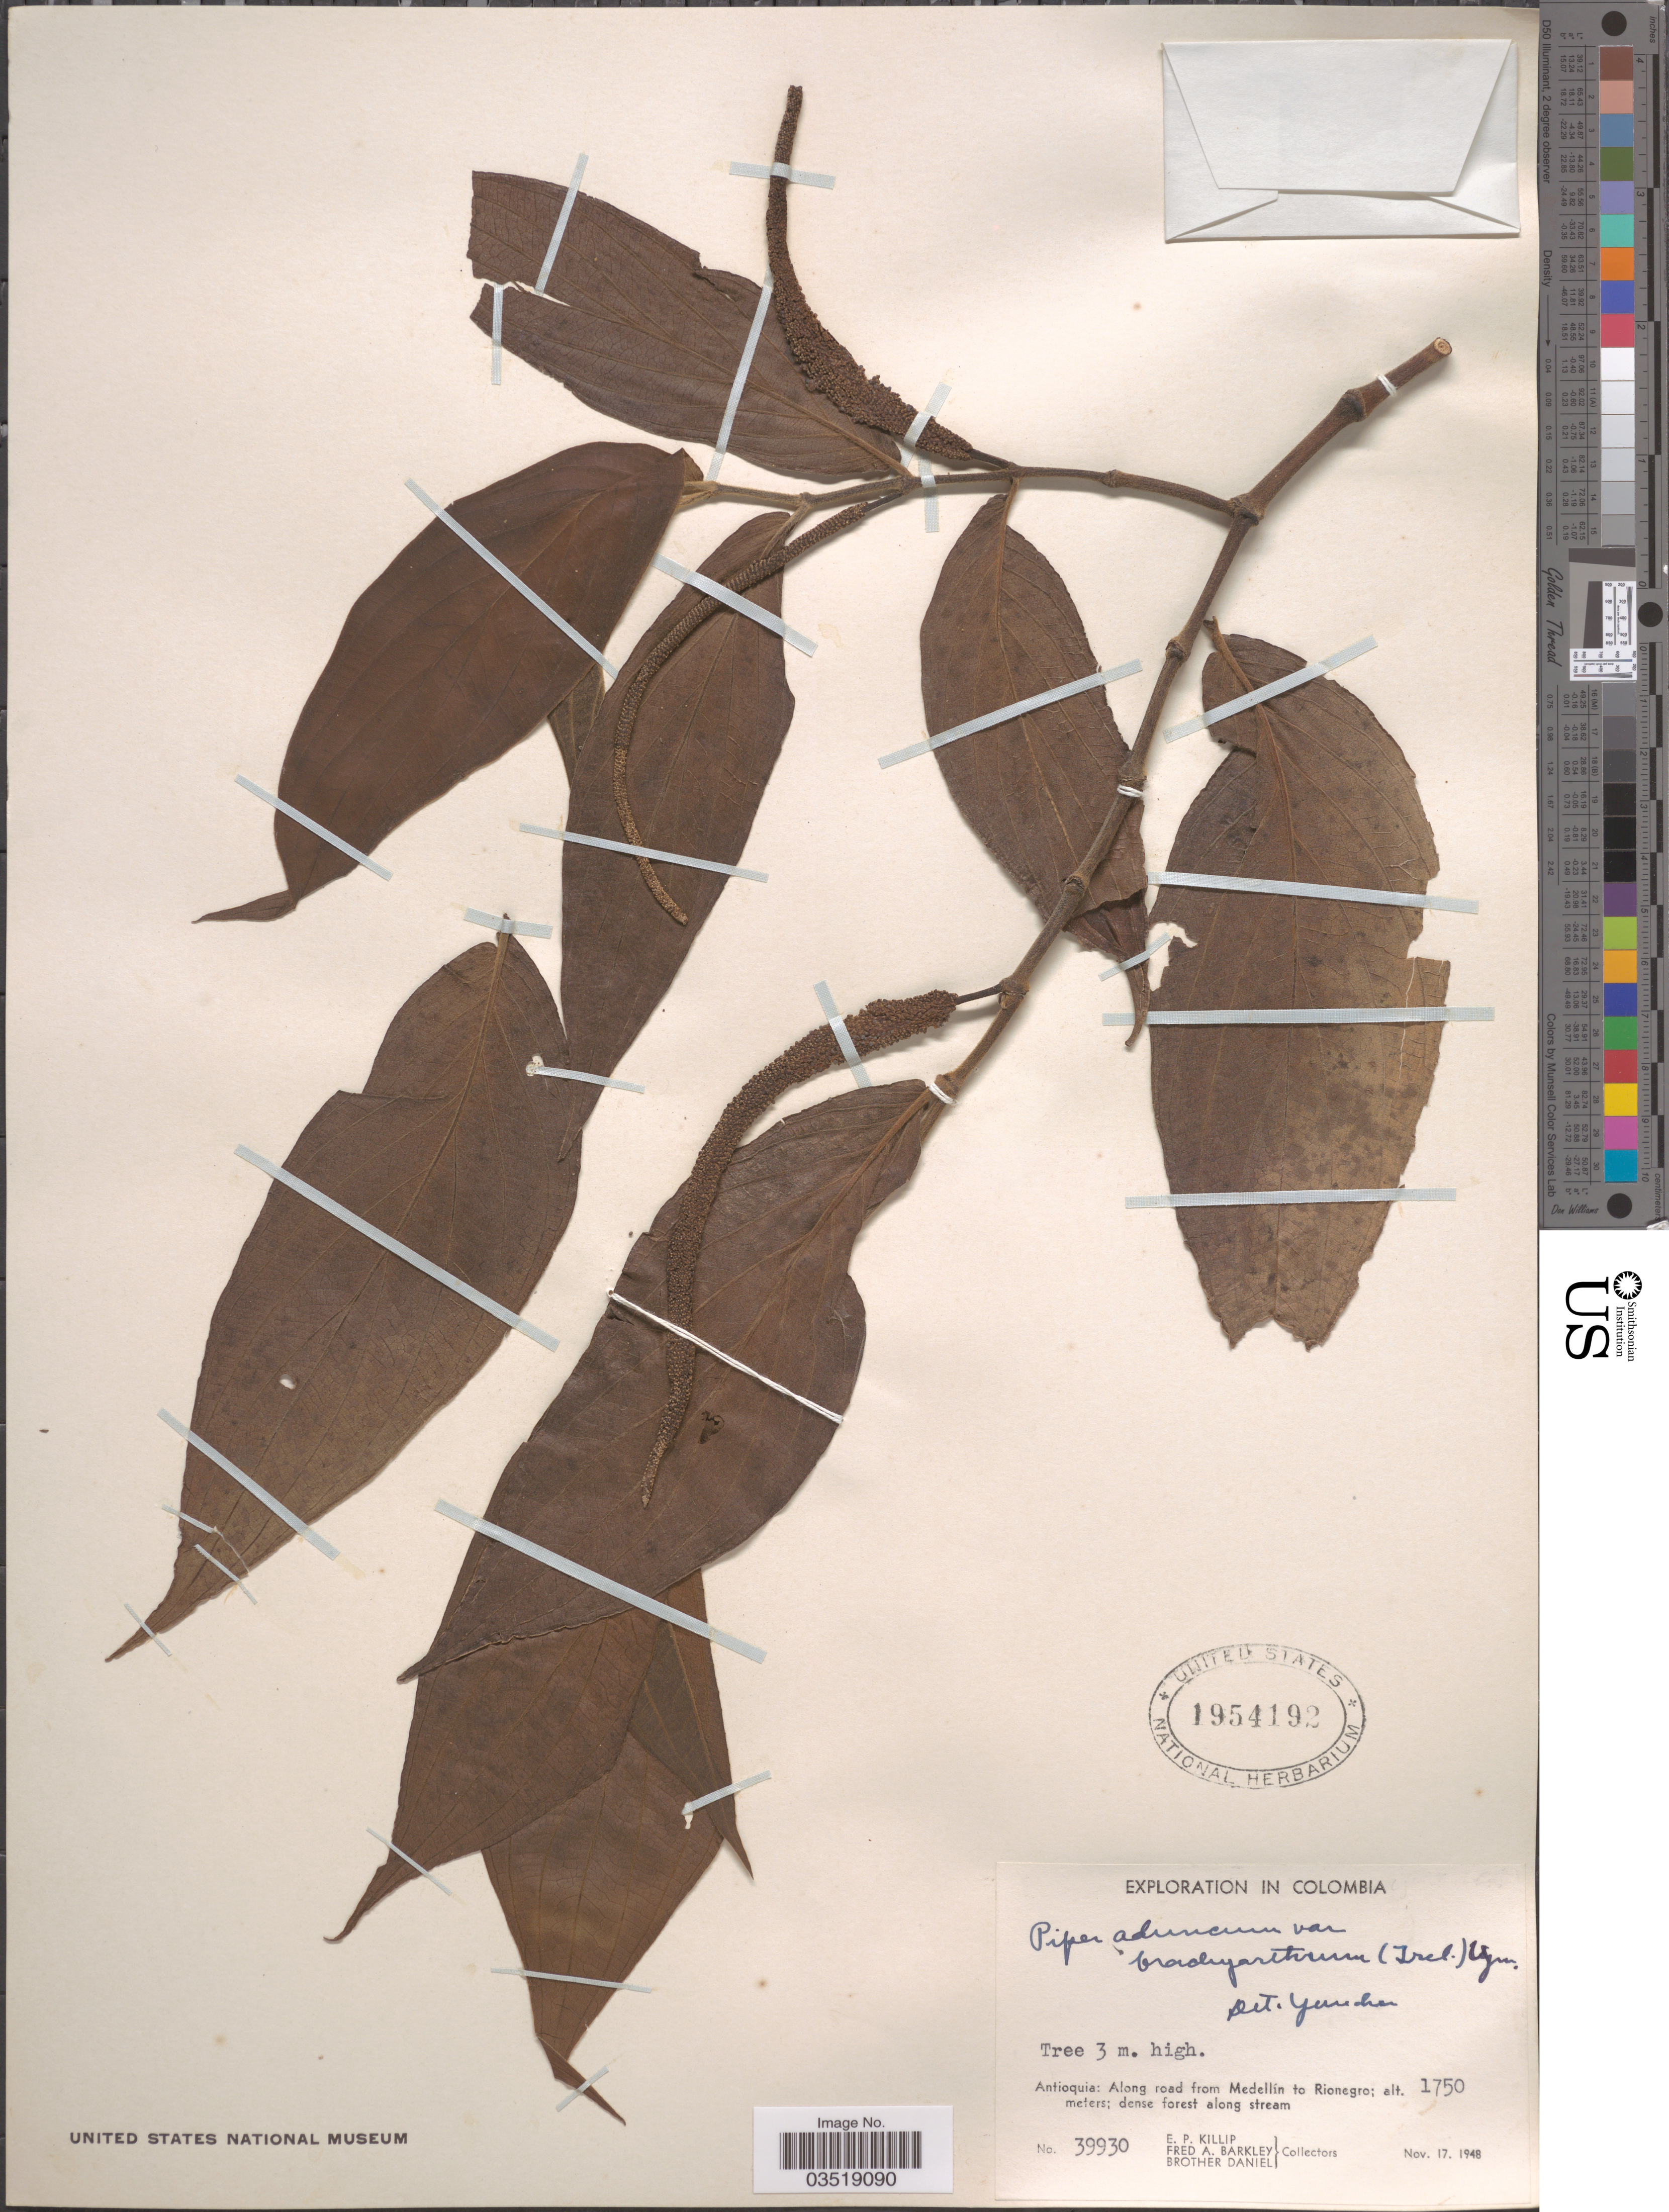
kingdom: Plantae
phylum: Tracheophyta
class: Magnoliopsida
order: Piperales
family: Piperaceae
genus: Piper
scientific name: Piper aduncum var. cordulatum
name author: L.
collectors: E. P. Killip, F. A. Barkley & Bro. Daniel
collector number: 39930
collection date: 1948-11-17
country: Colombia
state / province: Antioquia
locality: Along road from Medellín to Rionegro.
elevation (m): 1750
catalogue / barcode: US 1954192